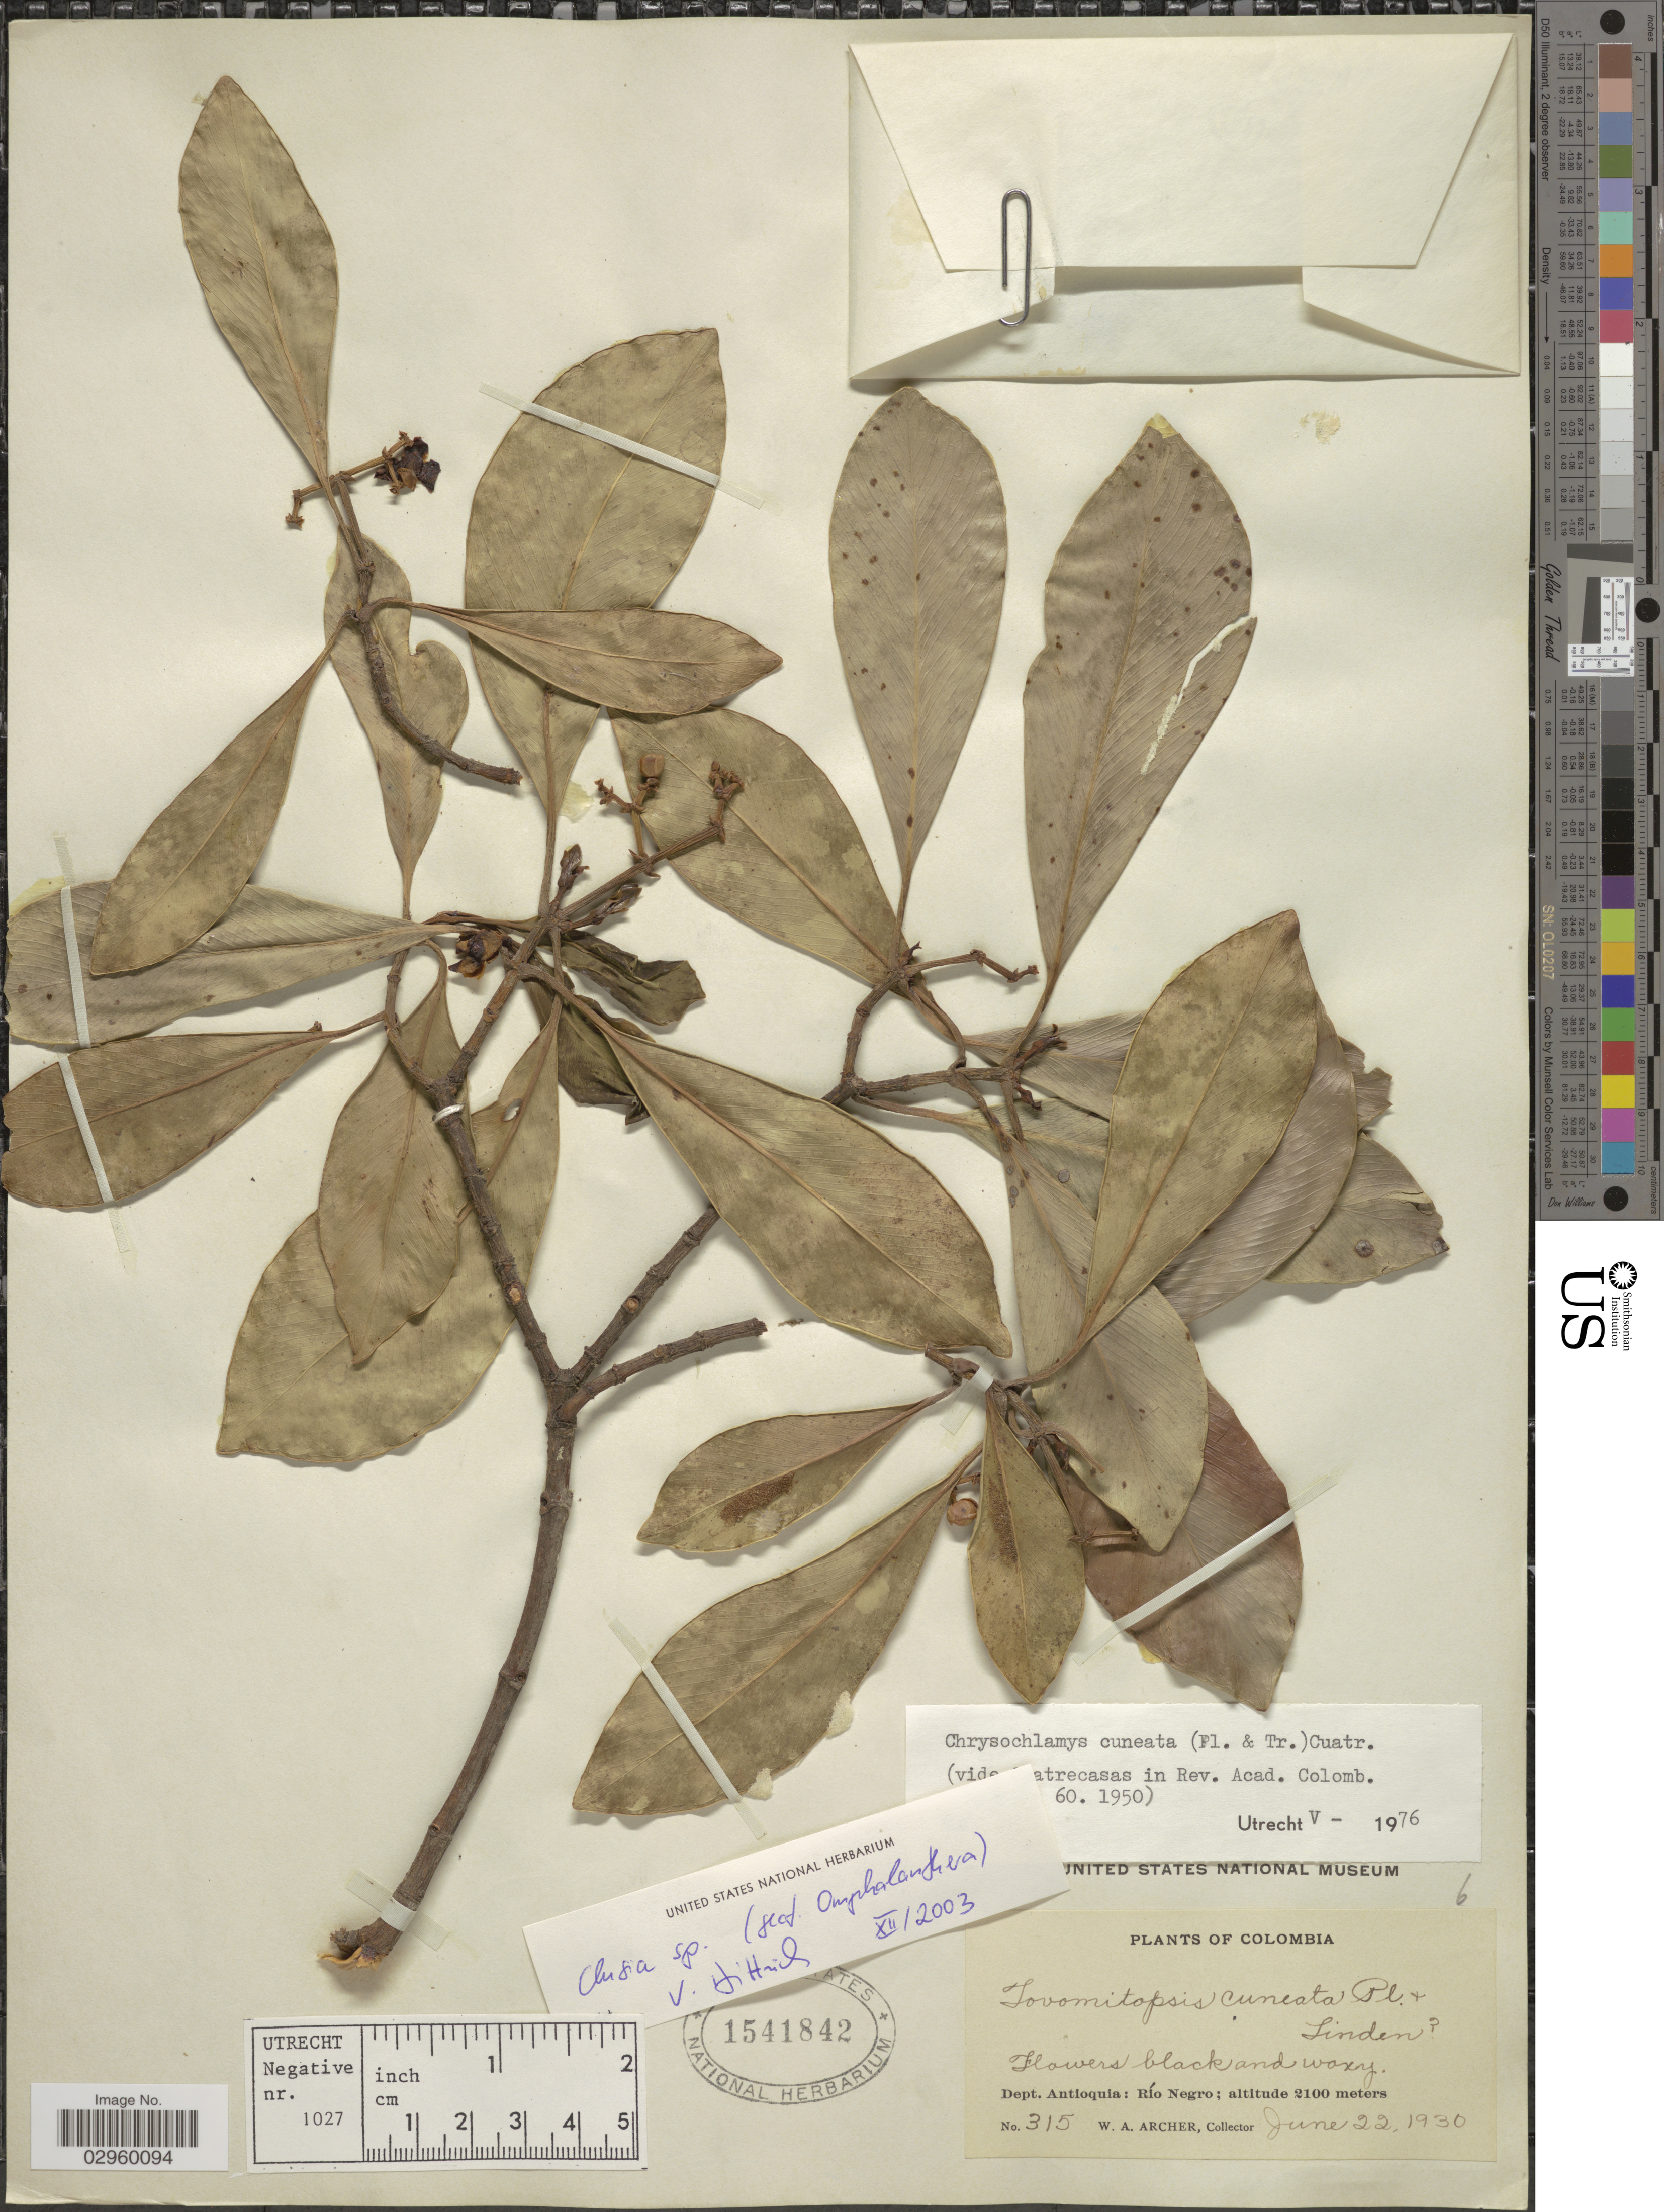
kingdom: Plantae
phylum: Tracheophyta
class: Magnoliopsida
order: Malpighiales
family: Clusiaceae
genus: Clusia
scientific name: Clusia sp.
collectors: W. Archer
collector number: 315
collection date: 1930-06-22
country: Colombia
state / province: Antioquia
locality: Dept. Antioquia: Río Negro.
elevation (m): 2100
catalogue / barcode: US 1541842